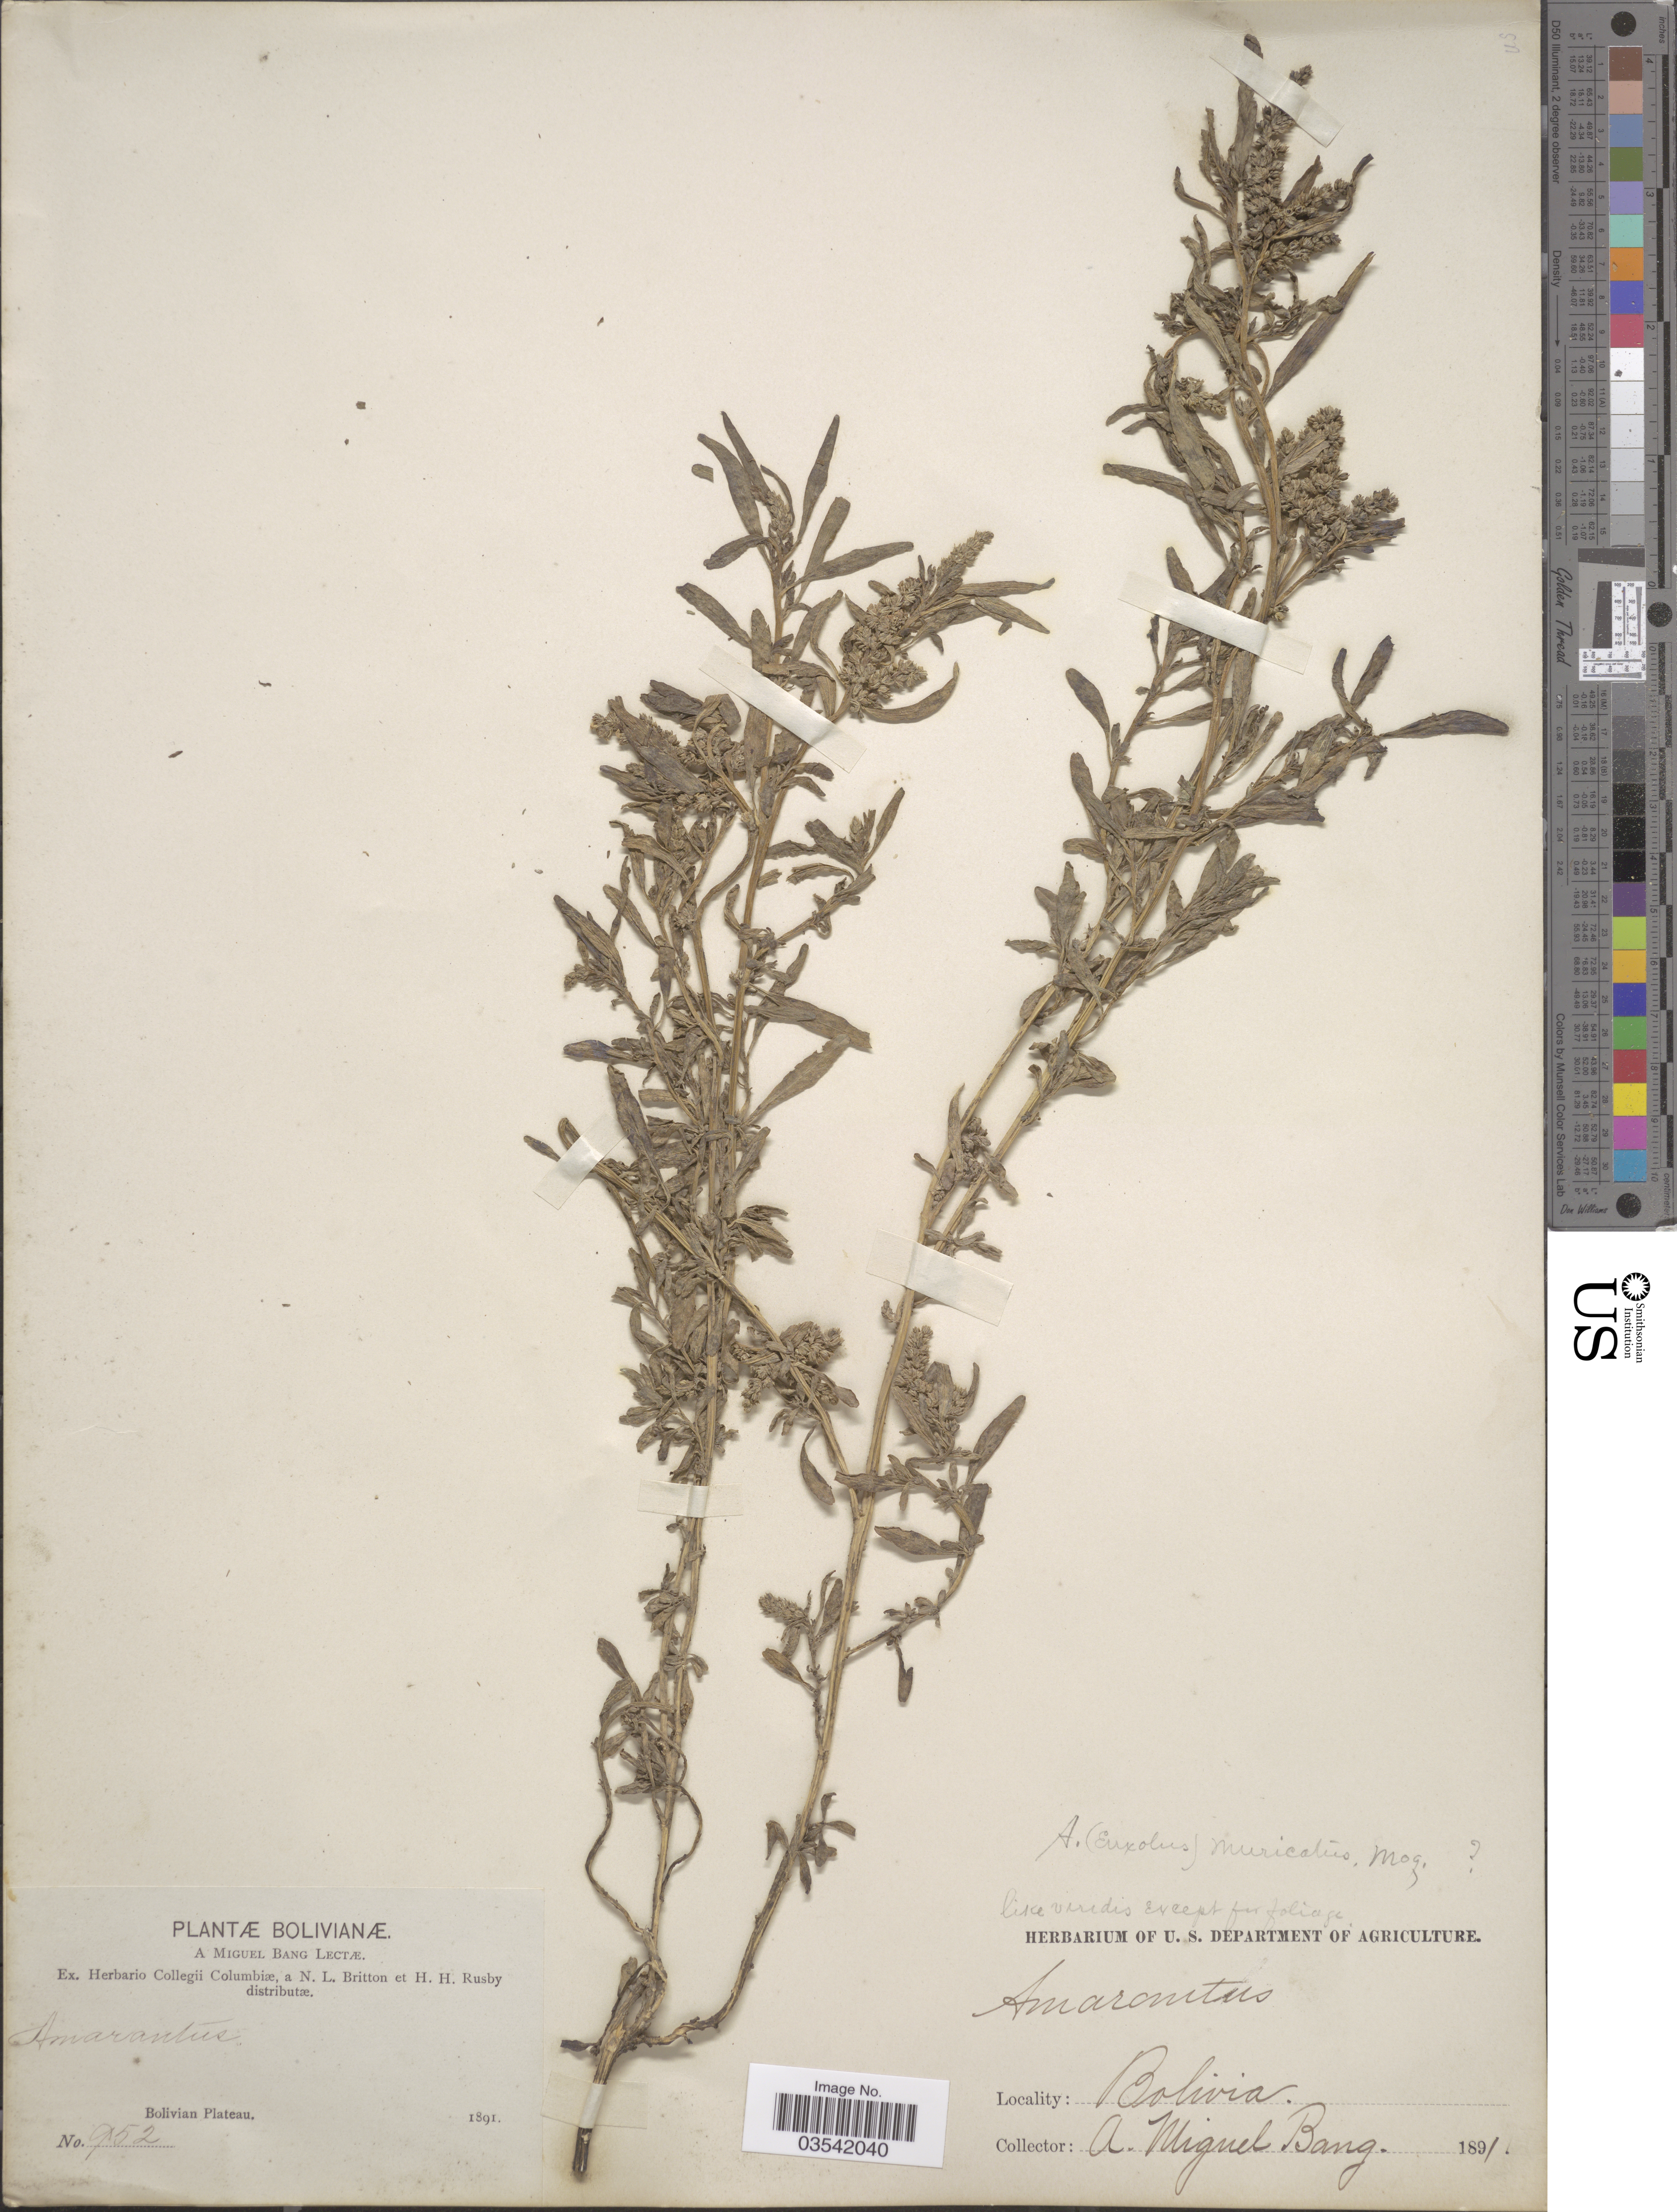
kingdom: Plantae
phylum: Tracheophyta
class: Magnoliopsida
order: Caryophyllales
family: Amaranthaceae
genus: Amaranthus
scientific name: Amaranthus muricatus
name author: (Moq.) Hieron.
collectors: M. Bang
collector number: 952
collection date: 1891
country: Bolivia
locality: Bolivian Plateau.